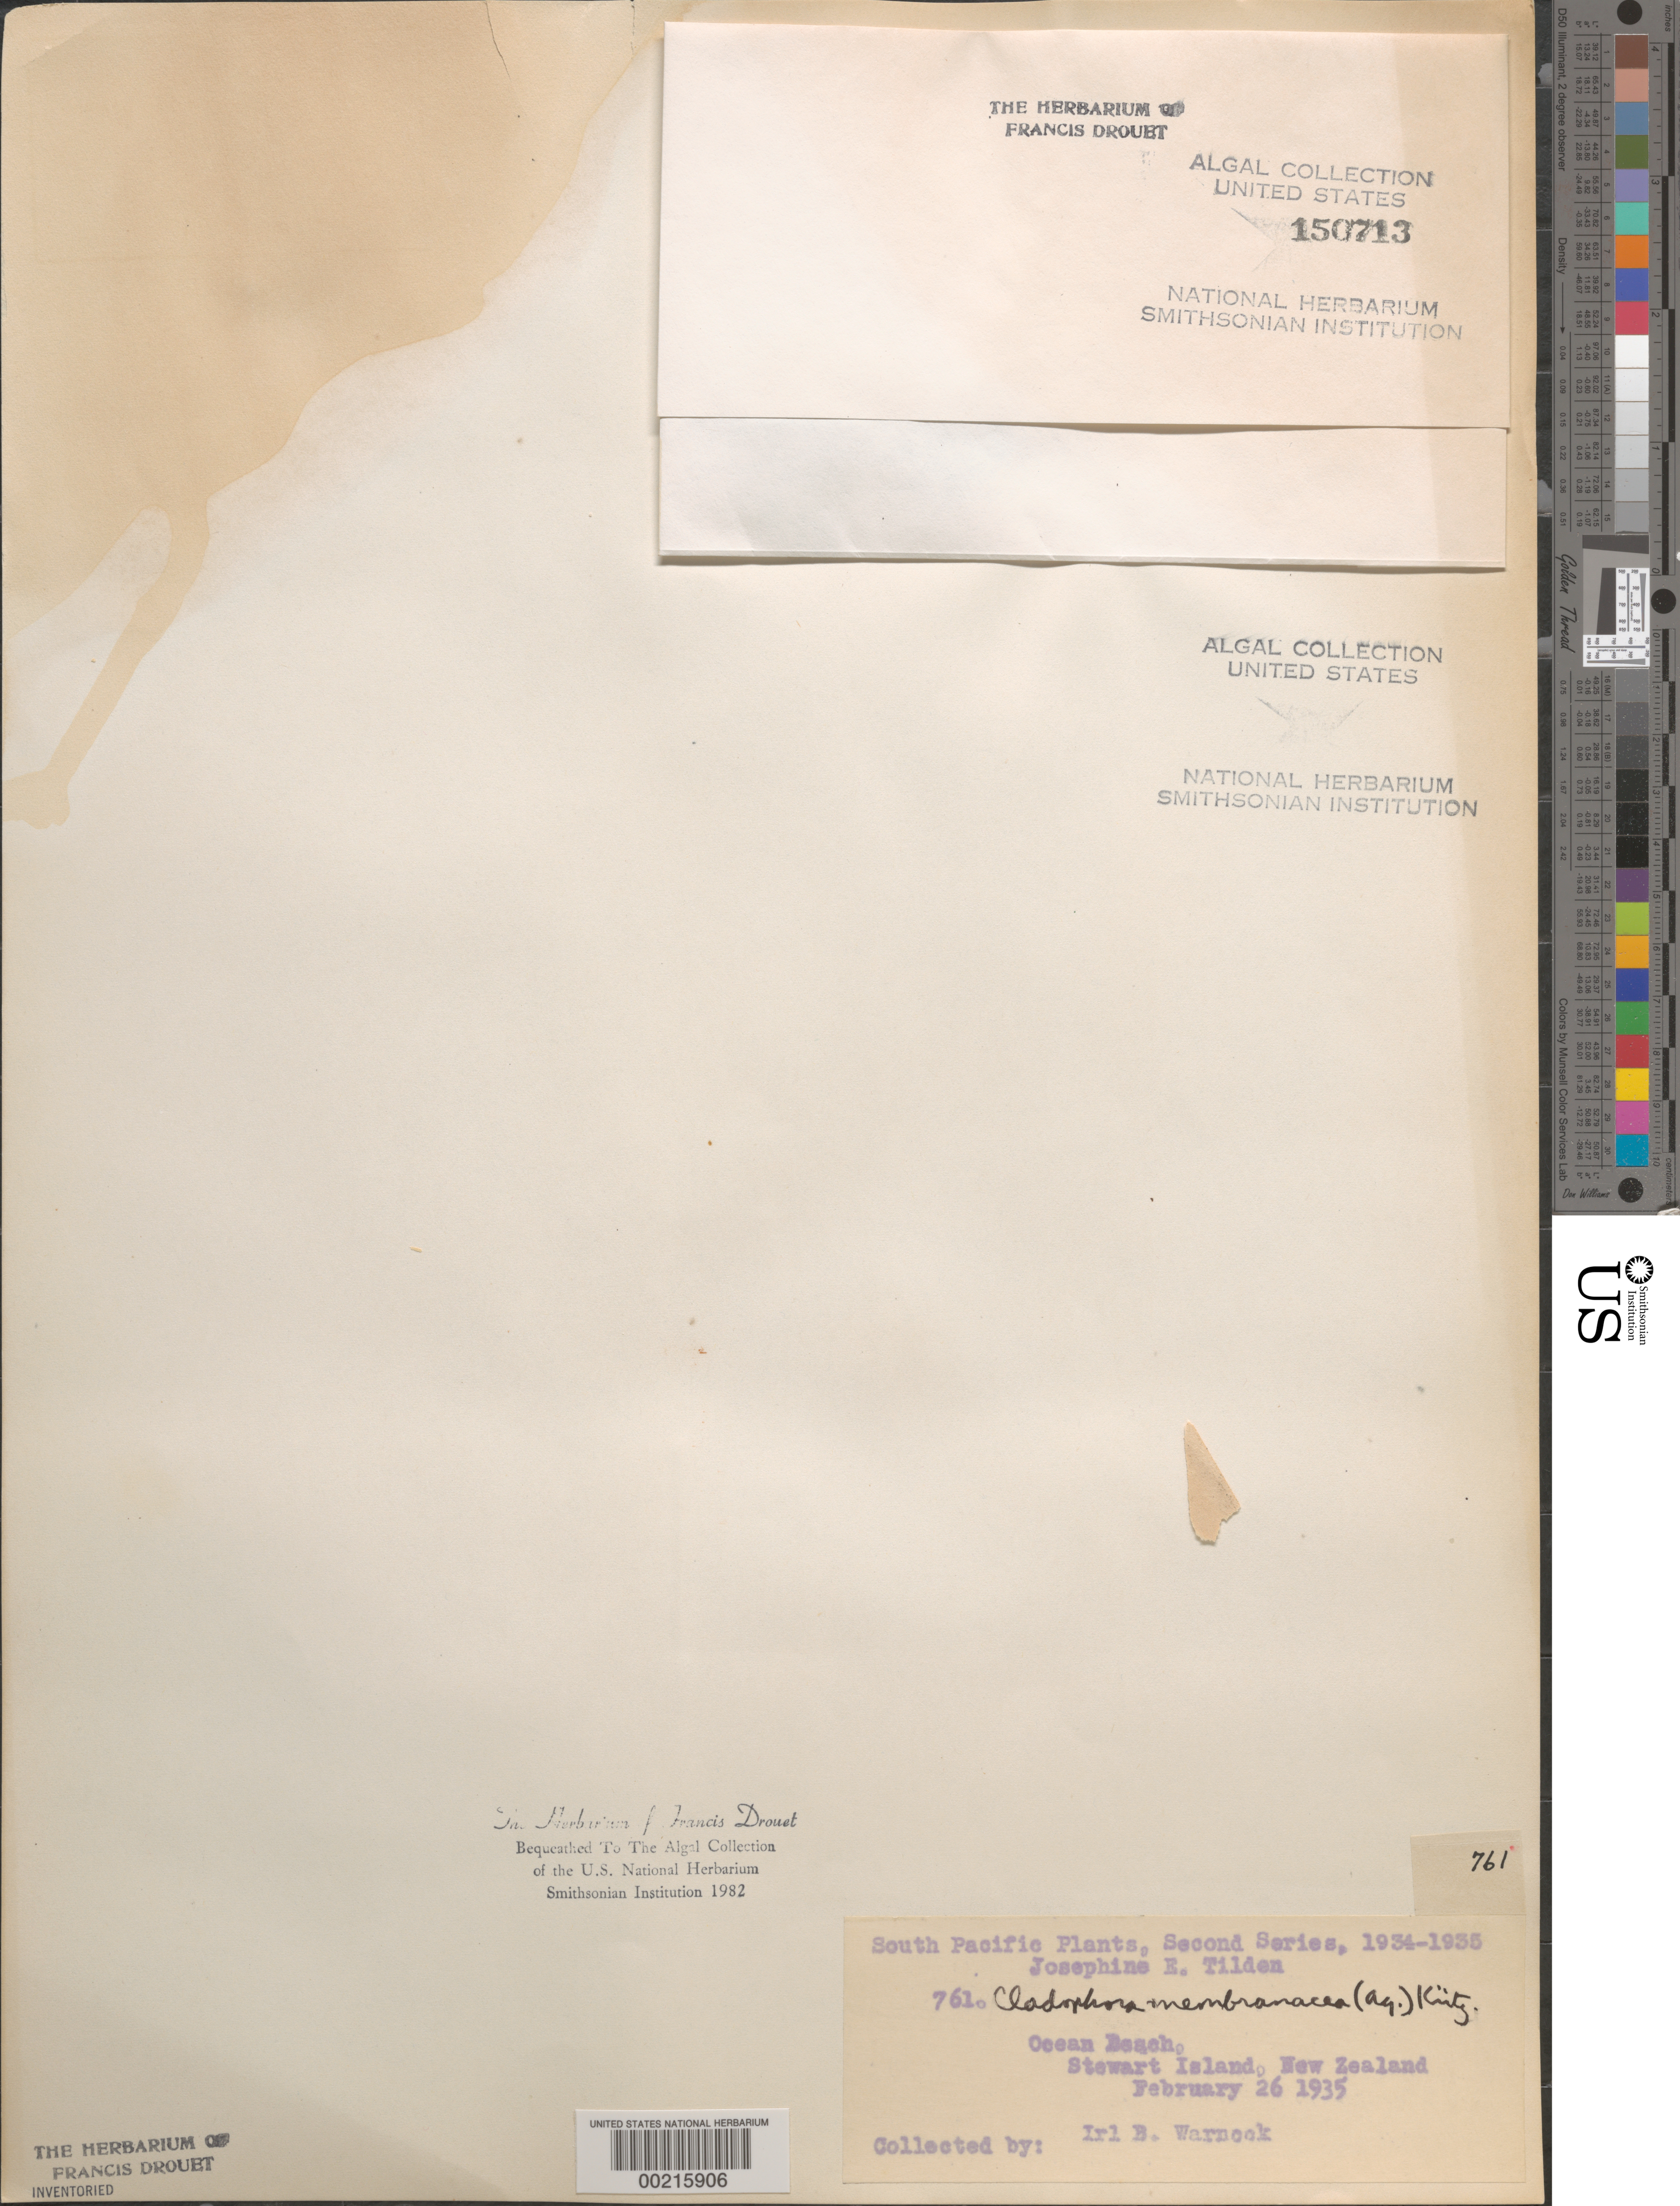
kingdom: Plantae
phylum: Chlorophyta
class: Ulvophyceae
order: Cladophorales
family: Cladophoraceae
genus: Cladophora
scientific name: Cladophora vagabunda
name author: (L.) C. Hoek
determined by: Algae name updating Project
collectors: I. Warnock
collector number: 761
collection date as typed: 26 Feb 1935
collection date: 1935-02-26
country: New Zealand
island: Stewart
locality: Ocean beach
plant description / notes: Tilden, South Pacific Plants, Second Series, 1934-1935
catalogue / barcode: US 150713